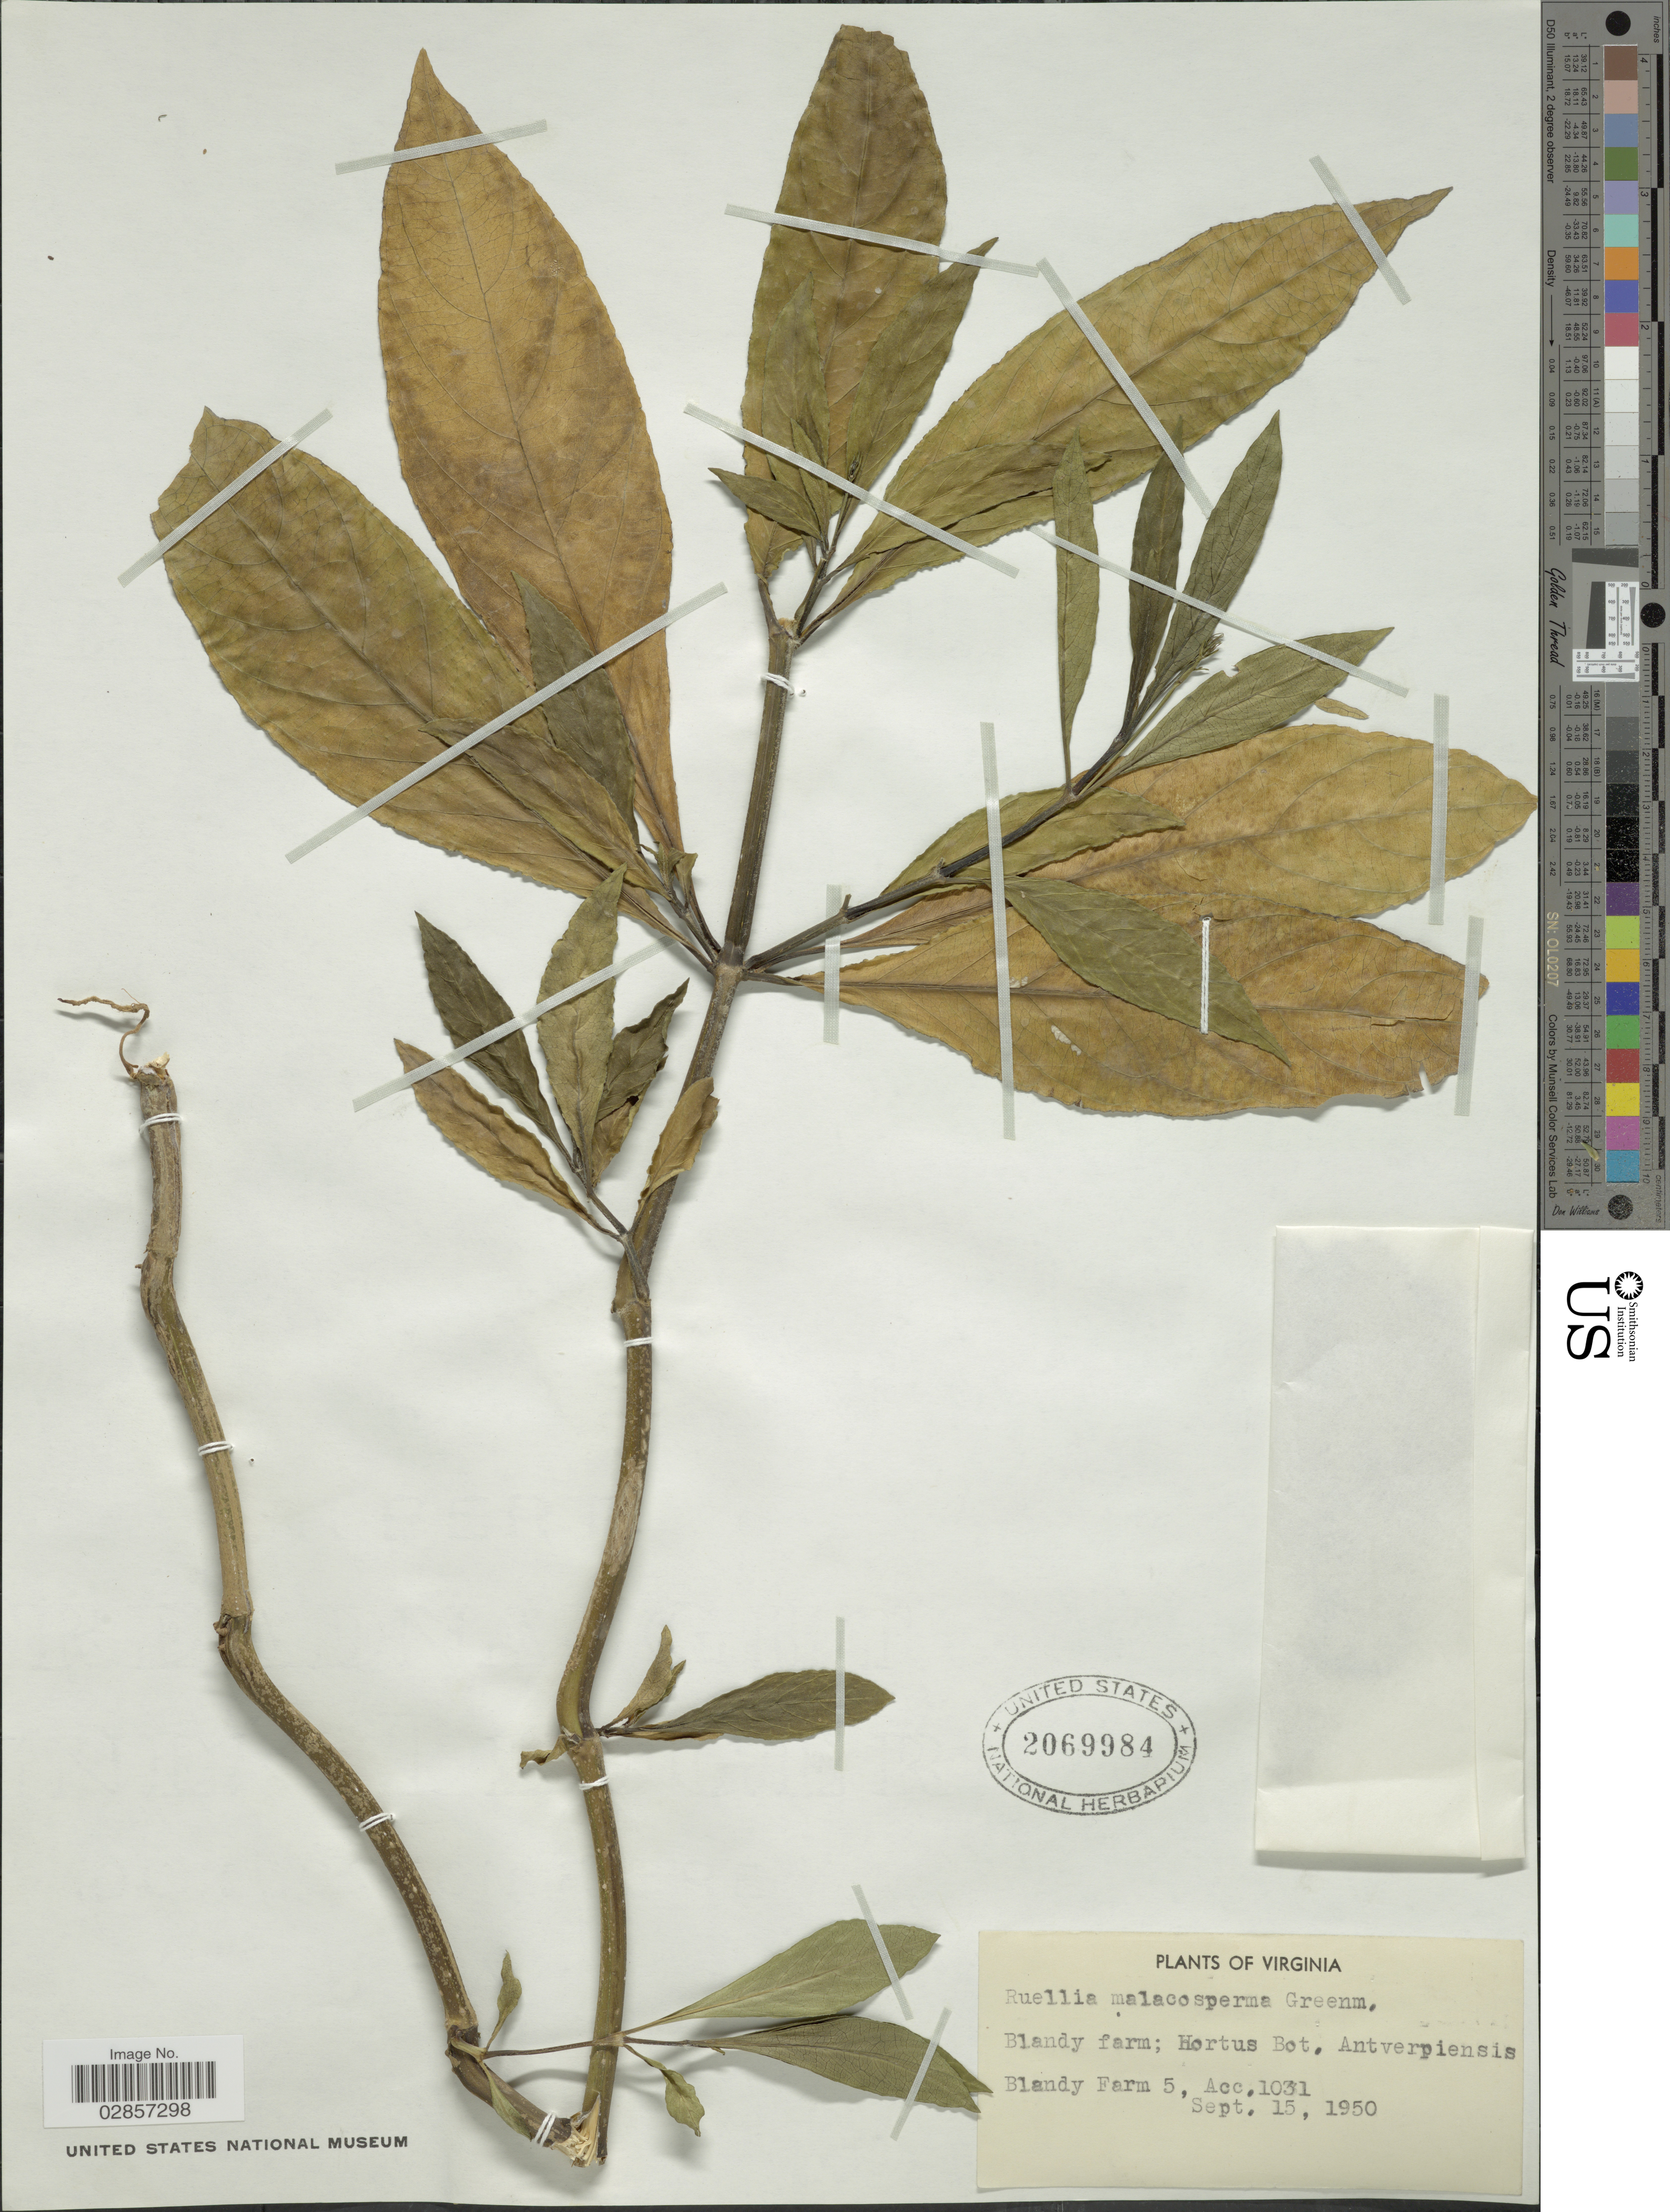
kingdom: Plantae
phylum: Tracheophyta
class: Magnoliopsida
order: Lamiales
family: Acanthaceae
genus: Ruellia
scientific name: Ruellia malacosperma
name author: Greenm.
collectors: The Blandy Experimental Farm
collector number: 5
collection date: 1950-09-15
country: United States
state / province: Virginia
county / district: Clarke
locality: Blandy Farm.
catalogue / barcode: US 2069984